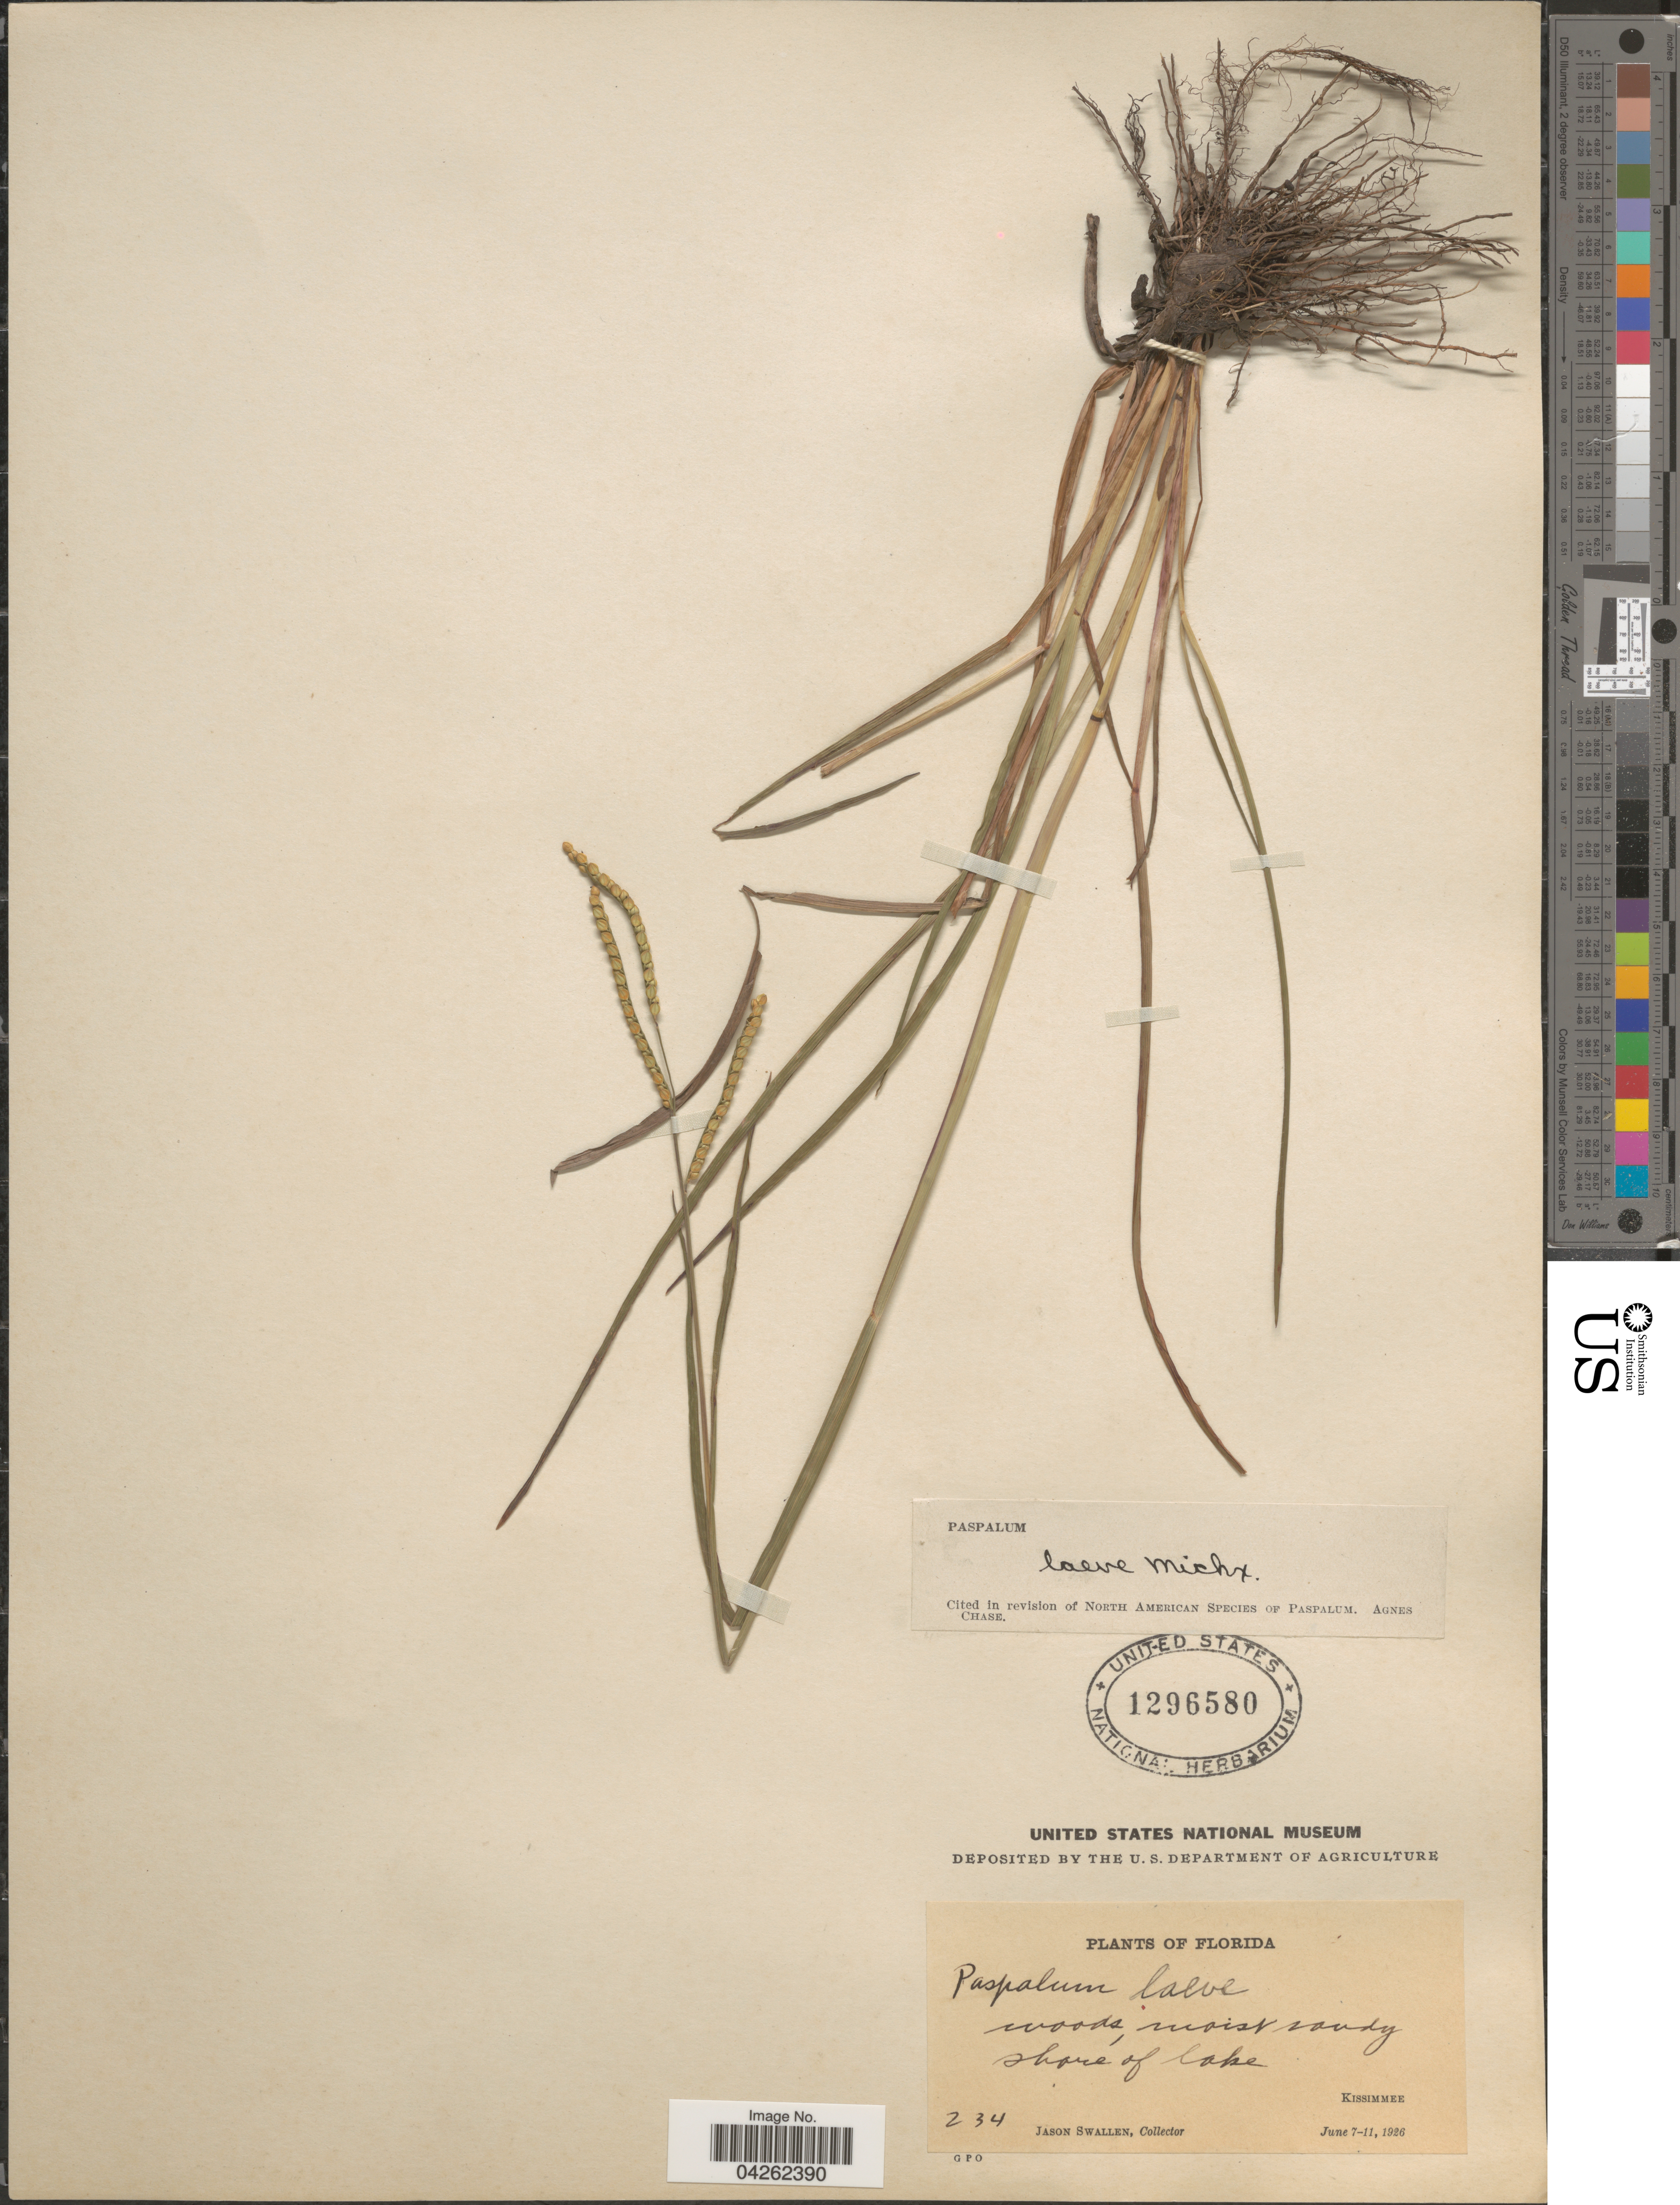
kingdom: Plantae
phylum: Tracheophyta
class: Liliopsida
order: Poales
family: Poaceae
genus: Paspalum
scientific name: Paspalum laeve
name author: Michx.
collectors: J. R. Swallen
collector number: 234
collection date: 1926-06-07/1926-06-11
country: United States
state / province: Florida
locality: Woods, moist sandy shore of lake. Kissimmee.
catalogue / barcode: US 1296580